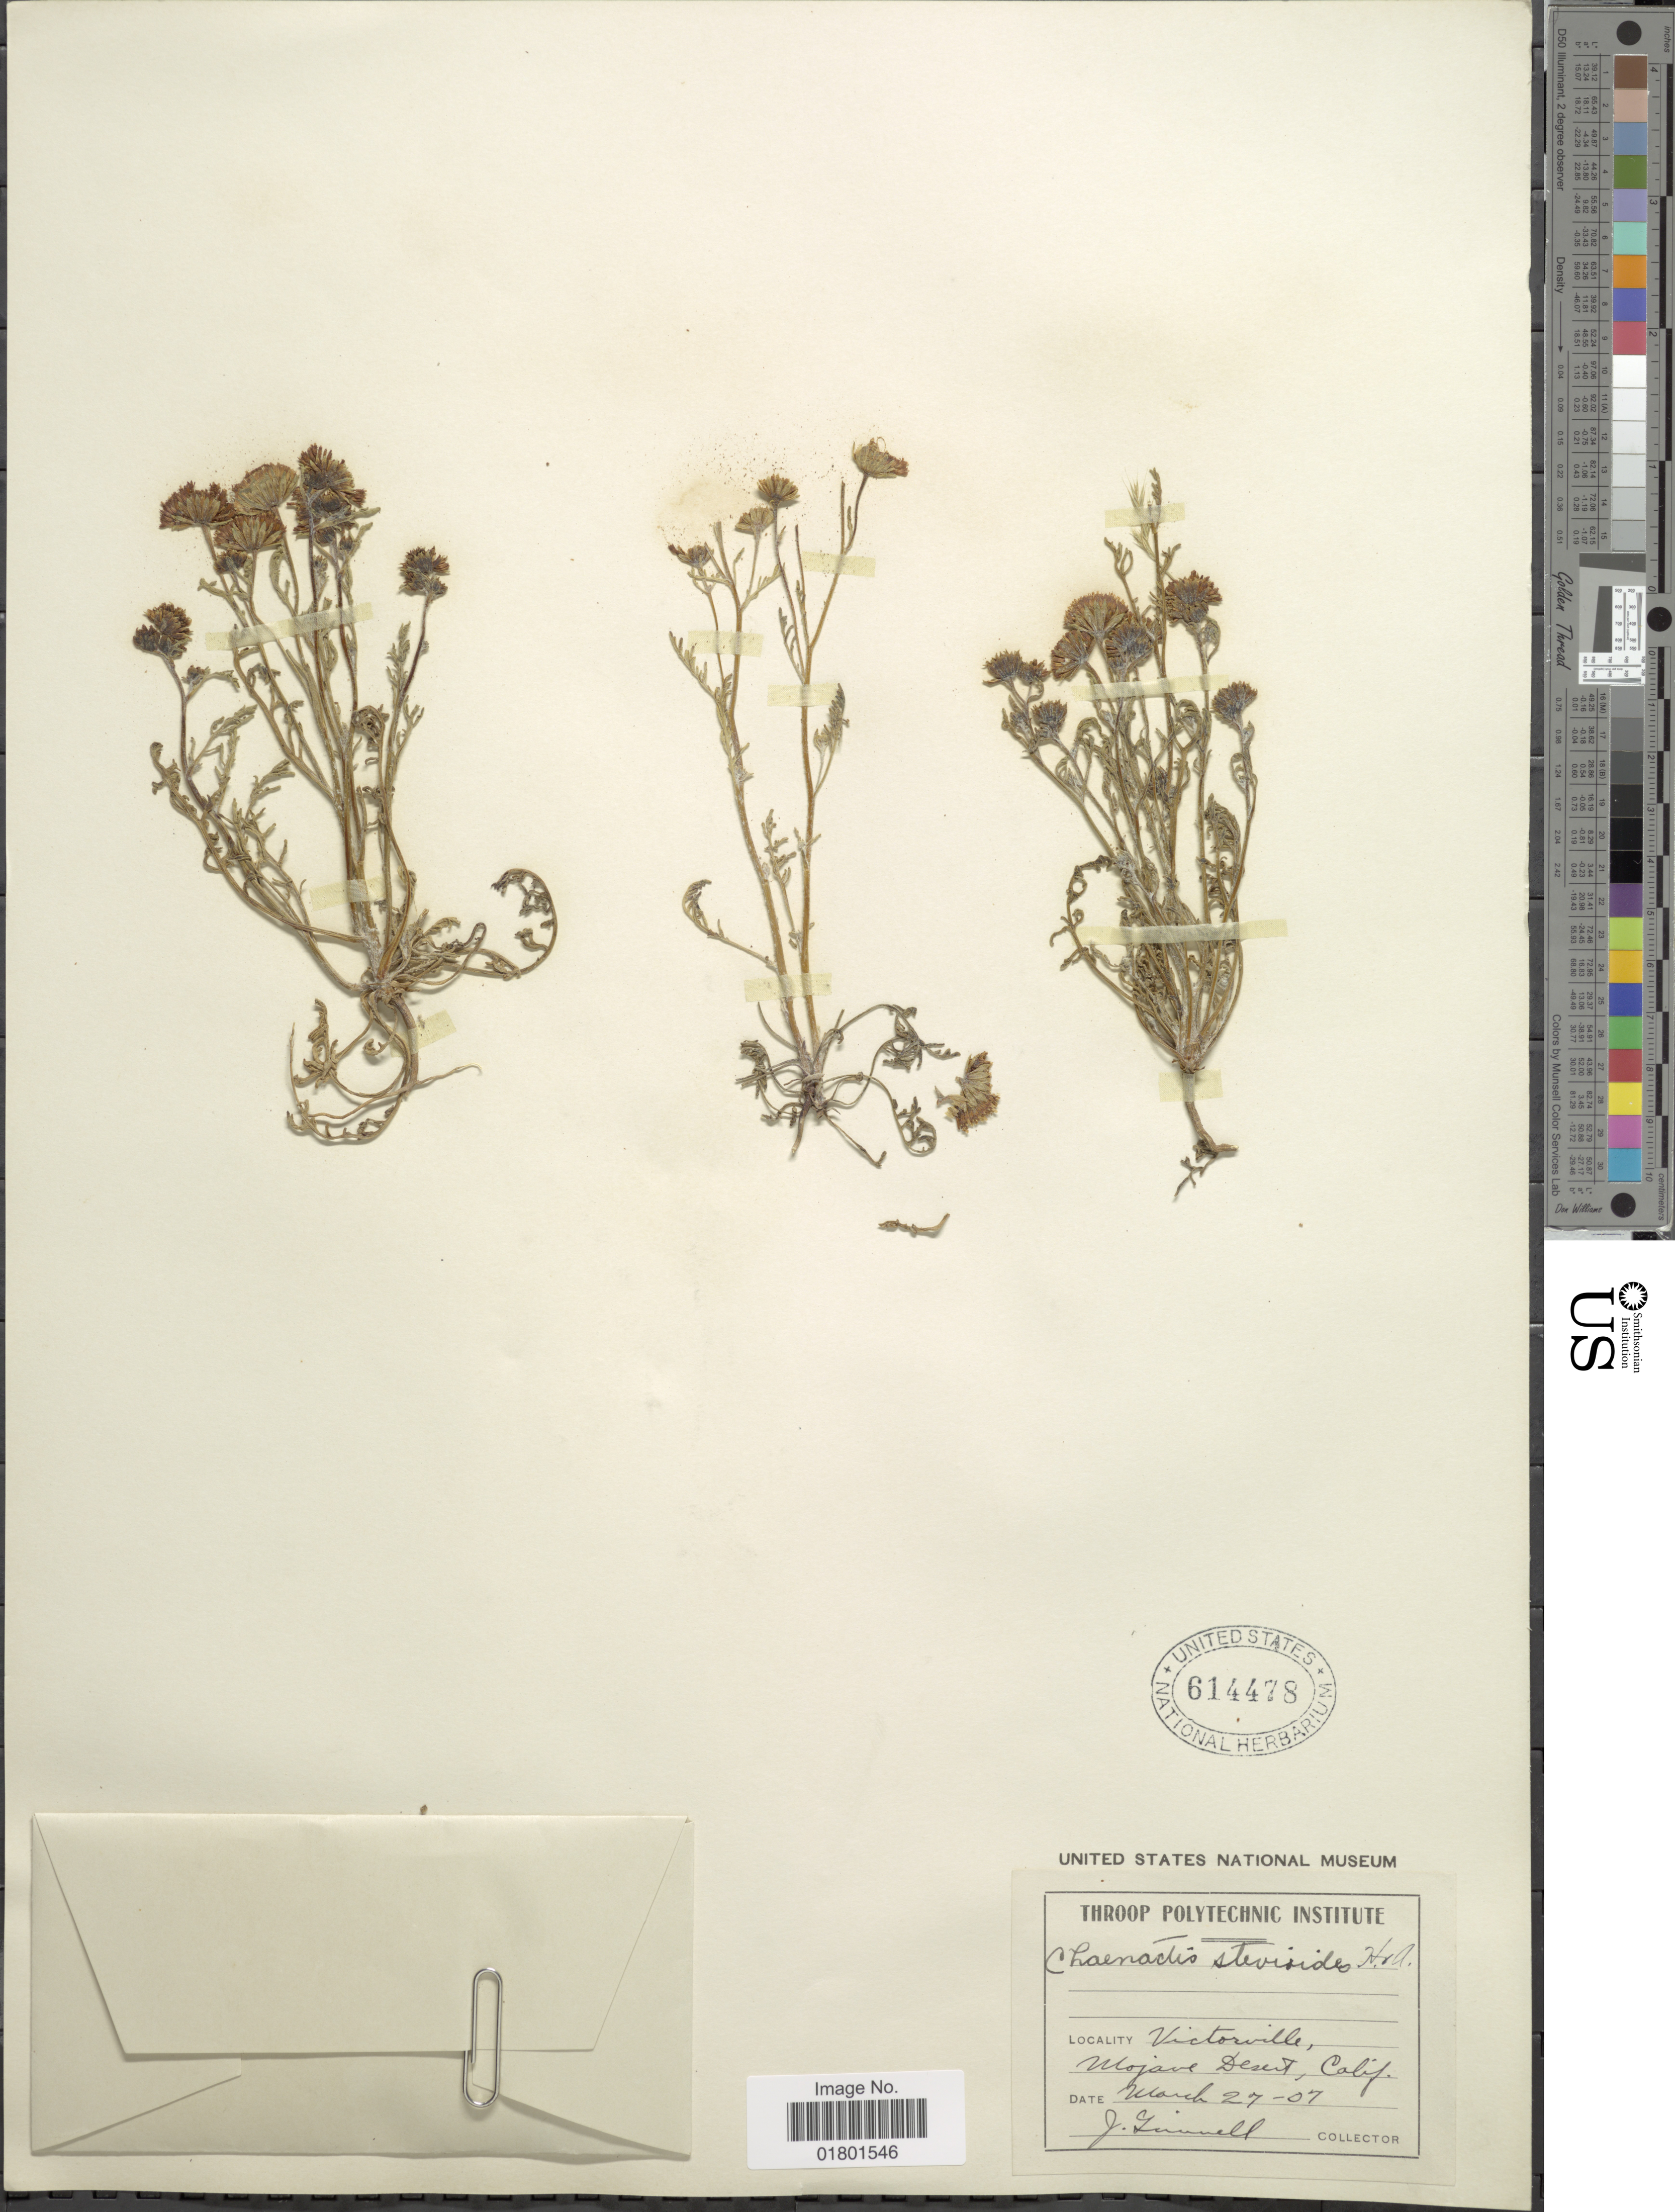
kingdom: Plantae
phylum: Tracheophyta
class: Magnoliopsida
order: Asterales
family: Asteraceae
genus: Chaenactis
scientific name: Chaenactis stevioides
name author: Hook. & Arn.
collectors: J. Grinnell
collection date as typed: Transcribed d/m/y: 27/3/7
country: United States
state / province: California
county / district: San Barnadino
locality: Victorville, Mojave Desert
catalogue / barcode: US 614478